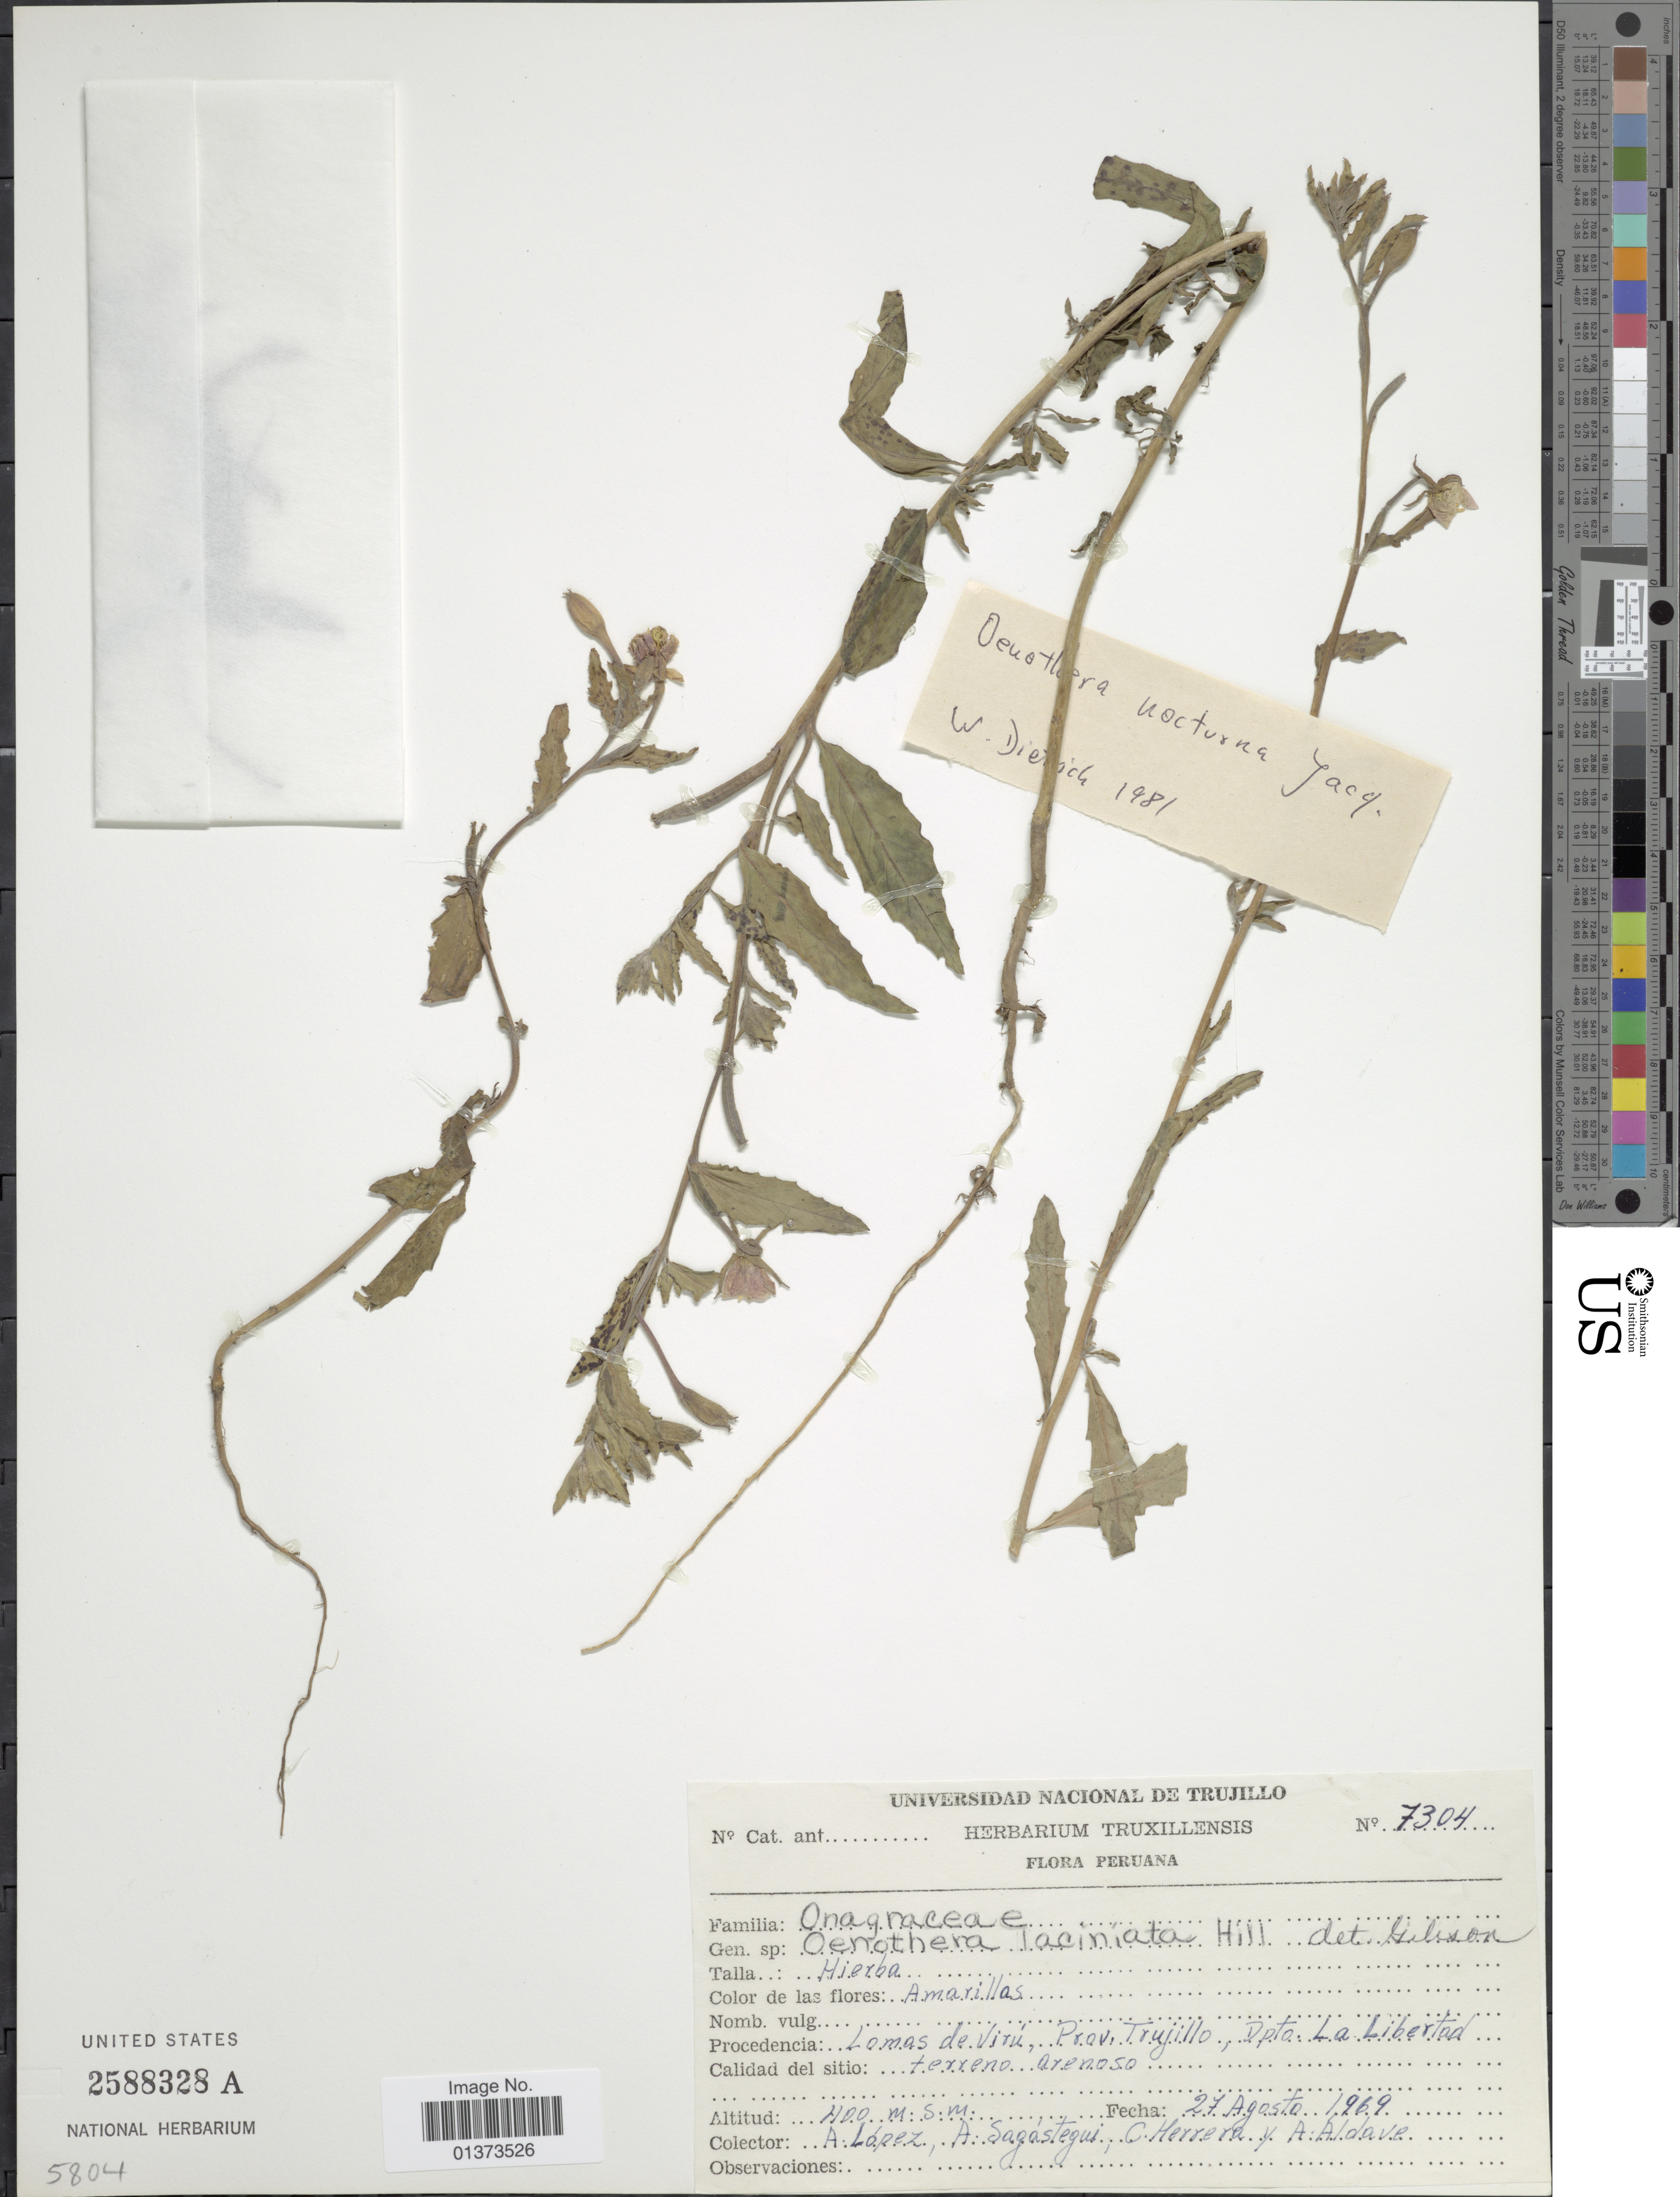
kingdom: Plantae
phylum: Tracheophyta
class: Magnoliopsida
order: Myrtales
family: Onagraceae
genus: Oenothera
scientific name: Oenothera nocturna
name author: Jacq.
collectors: A. López, A. Sagástegui A., C. Herrera & A. Aldave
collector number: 7304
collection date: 1969-08-27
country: Peru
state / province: La Libertad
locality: Lomas de Virú, Prov. Trujillo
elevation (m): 400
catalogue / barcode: US 2588328A